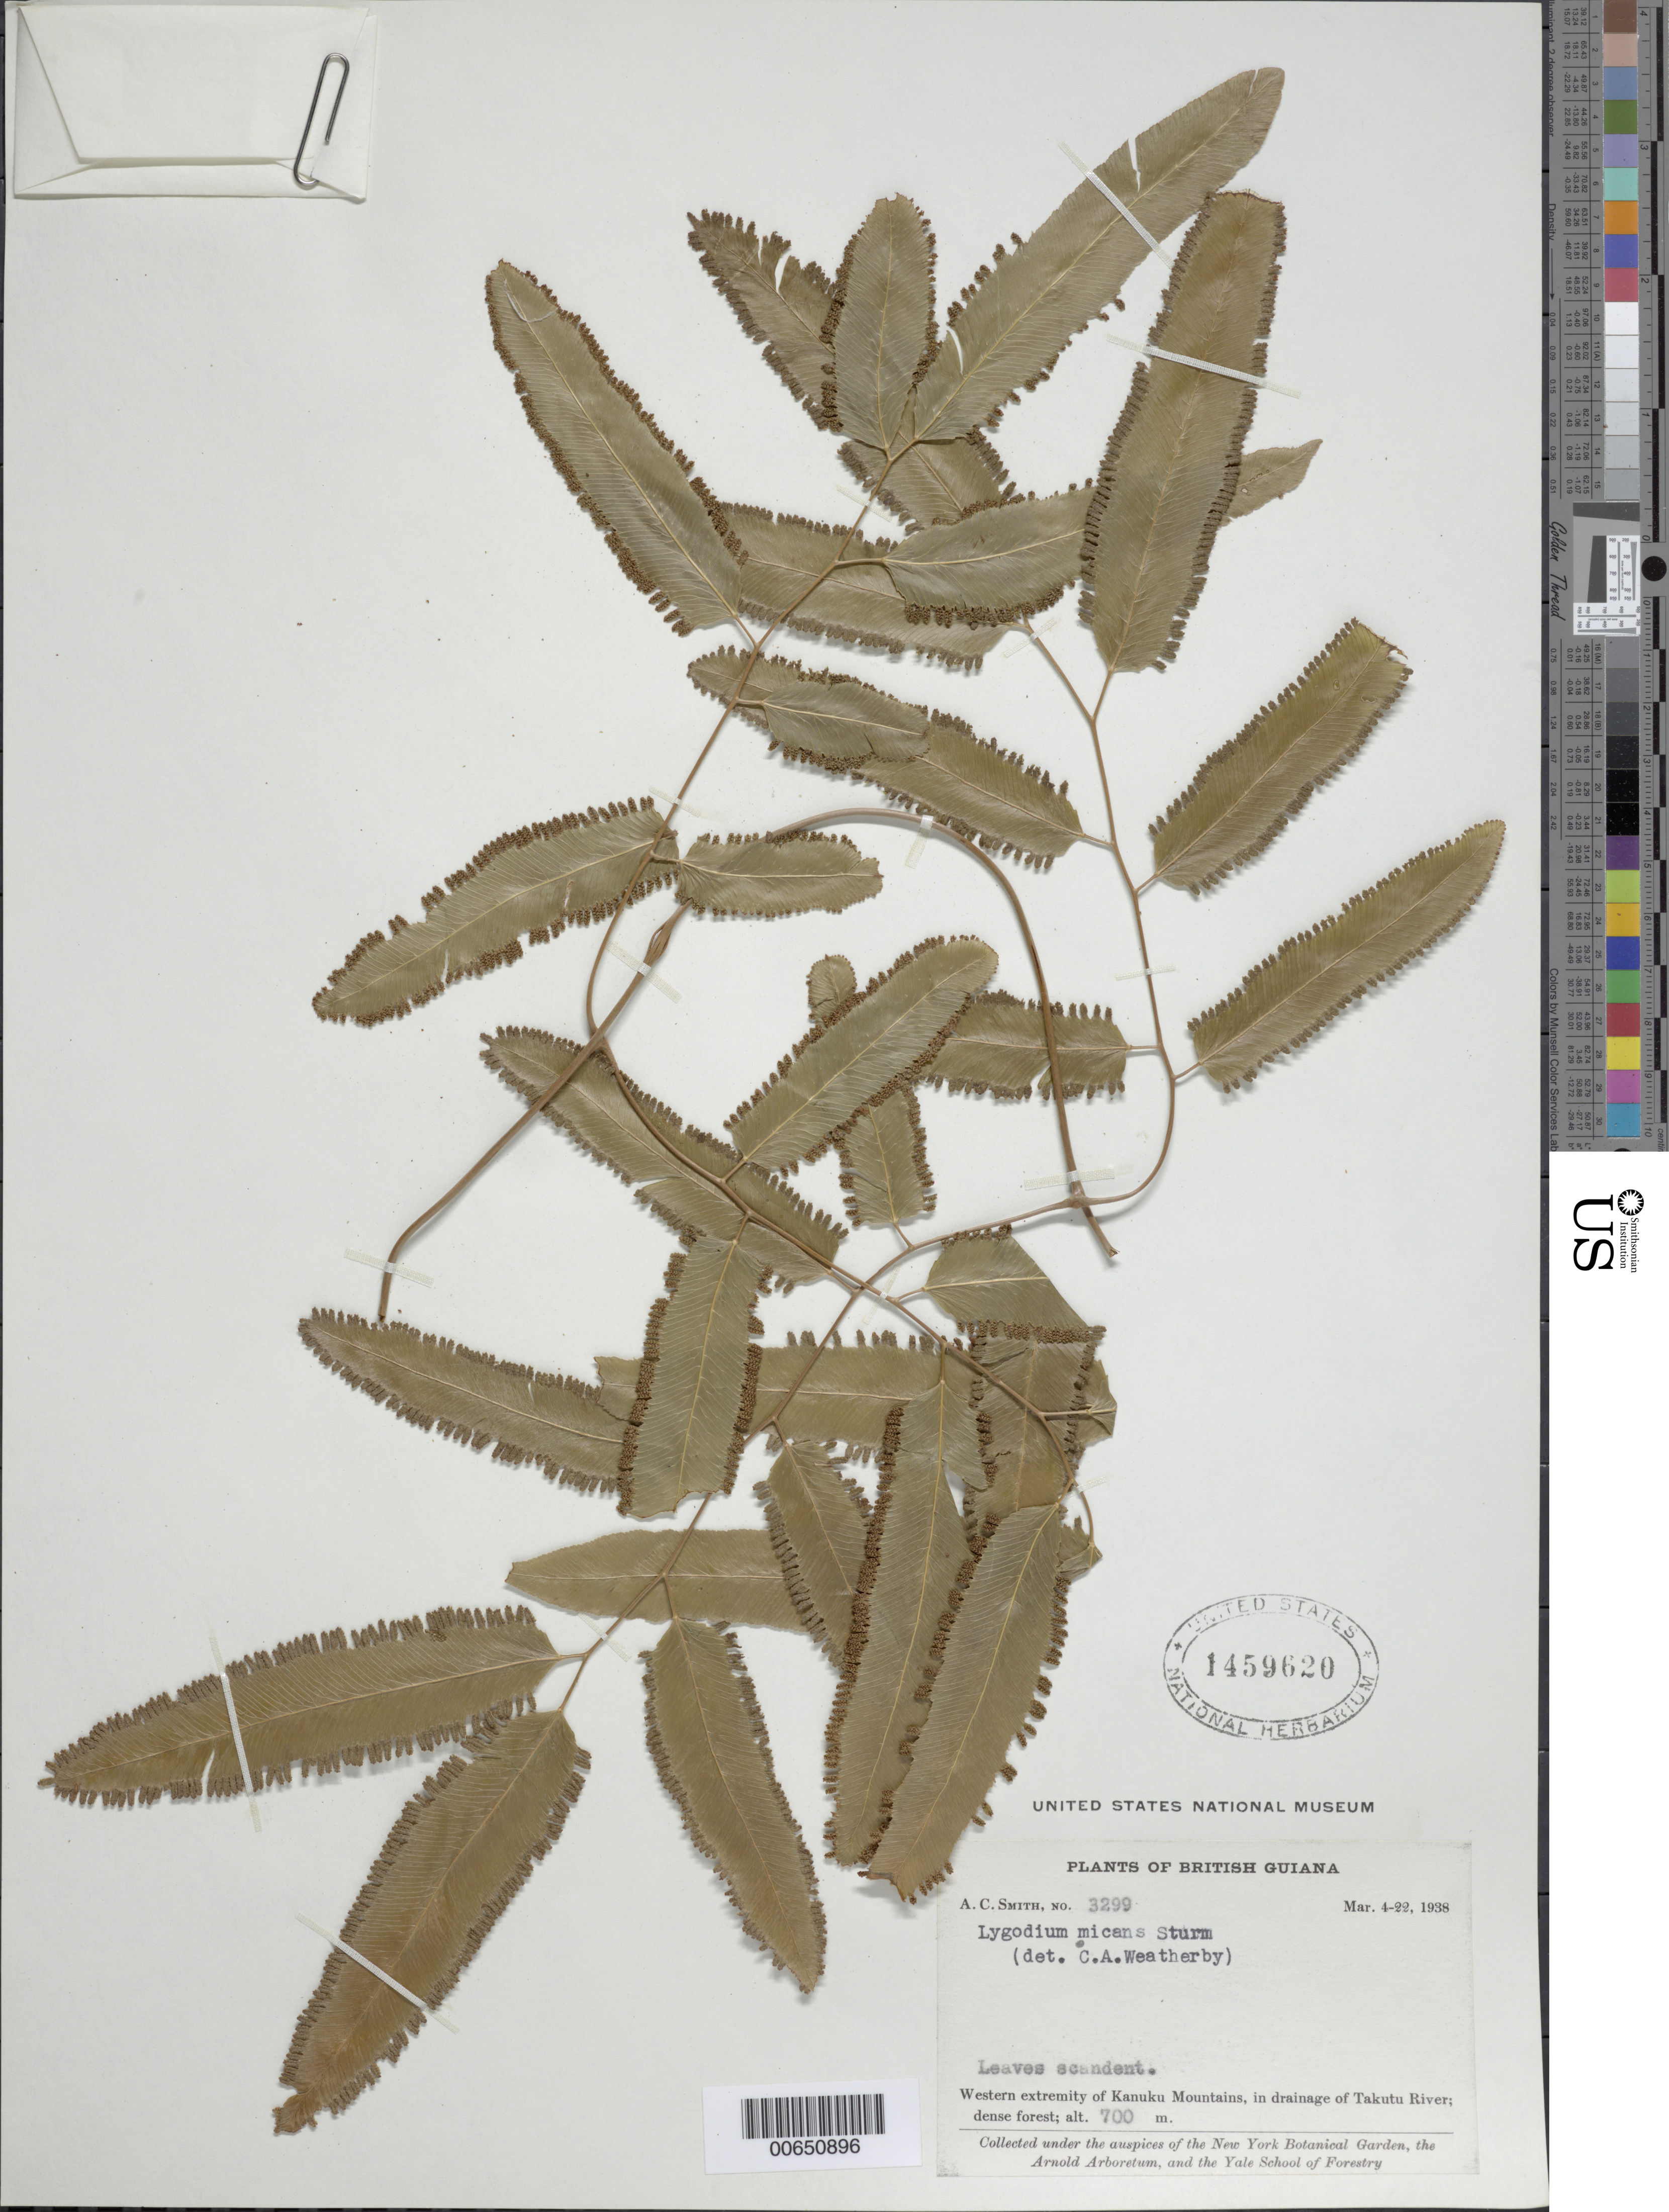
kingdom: Plantae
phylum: Tracheophyta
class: Polypodiopsida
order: Schizaeales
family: Lygodiaceae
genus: Lygodium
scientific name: Lygodium volubile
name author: Sw.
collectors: A. C. Smith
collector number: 3299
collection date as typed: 4-Mar-38 to 22-Mar-38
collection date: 1938-03-04/1938-03-22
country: Guyana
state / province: U. Takutu-U. Essequibo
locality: Kanuku Mts., drainage of Takutu R., western extremity of Kanuku Mountains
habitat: Dense forest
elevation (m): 700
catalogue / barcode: US 1459620